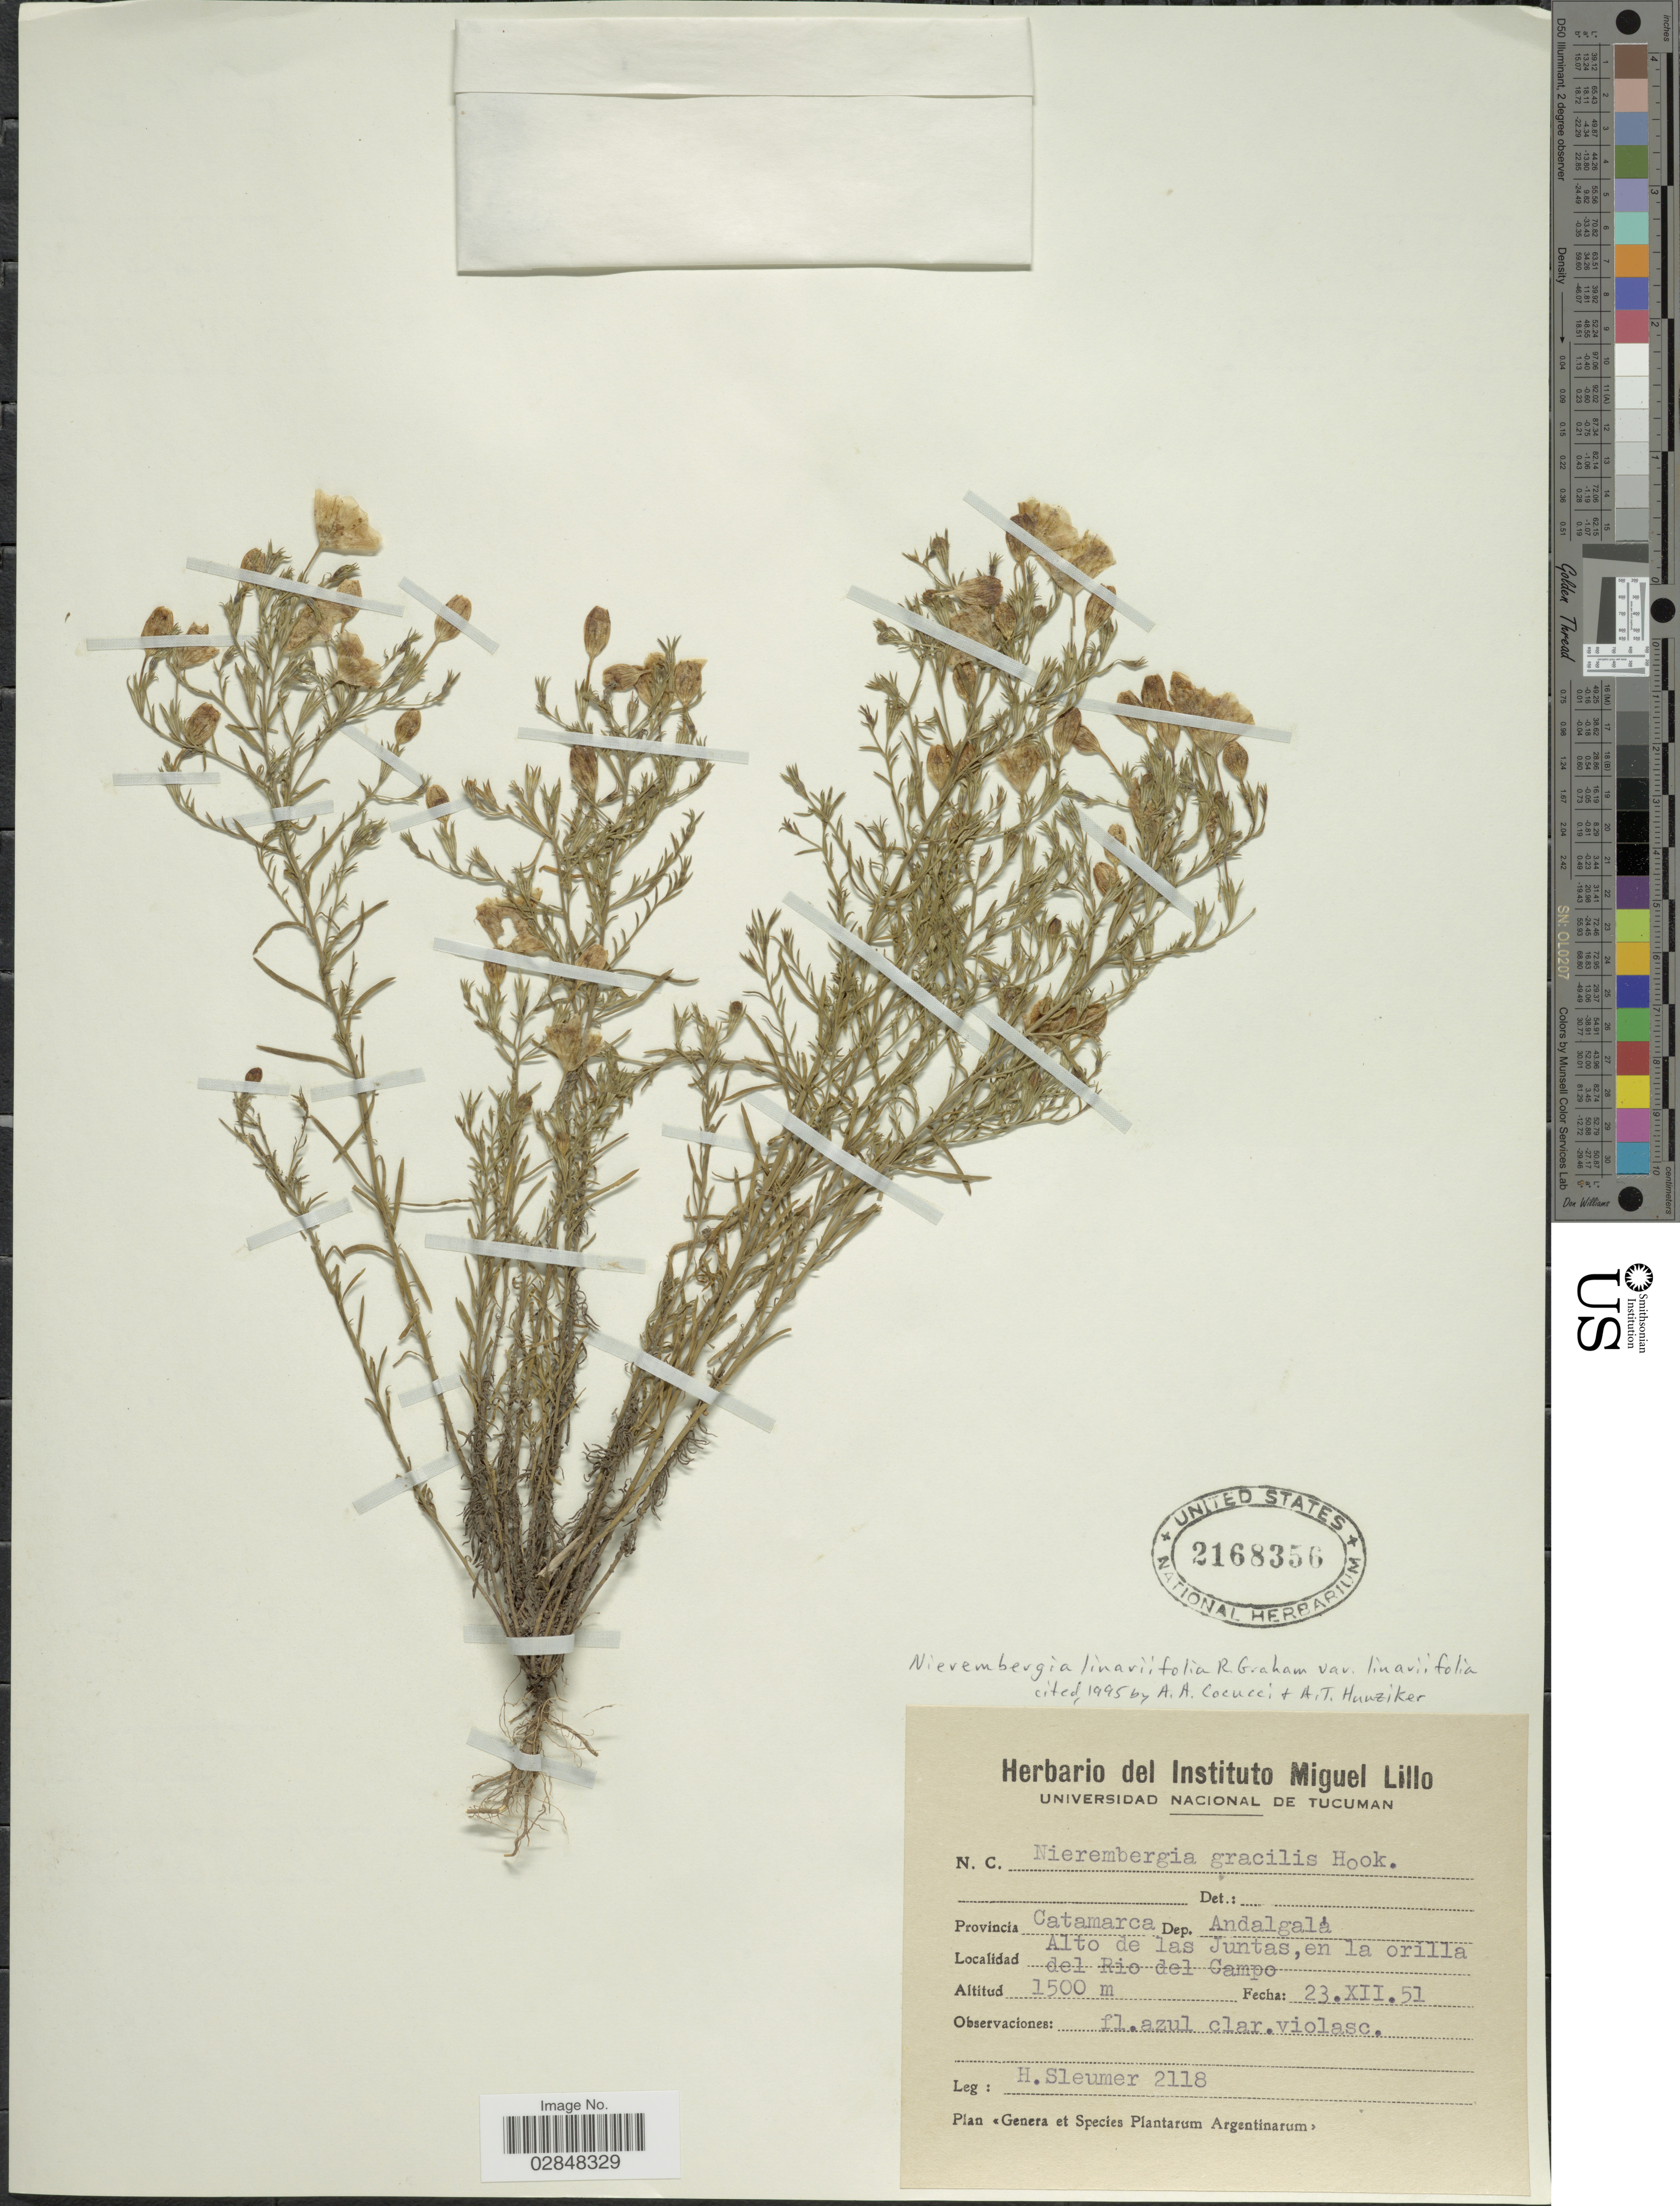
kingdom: Plantae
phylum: Tracheophyta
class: Magnoliopsida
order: Solanales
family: Solanaceae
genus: Nierembergia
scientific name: Nierembergia linariifolia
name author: Graham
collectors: H. O. Sleumer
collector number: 2118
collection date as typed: Transcribed d/m/y: 23/12/51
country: Argentina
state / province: Catamarca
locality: Dep. Andalgalá. Alto de las Juntas, en la orilla del Rio del Campo.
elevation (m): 1500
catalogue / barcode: US 2168356